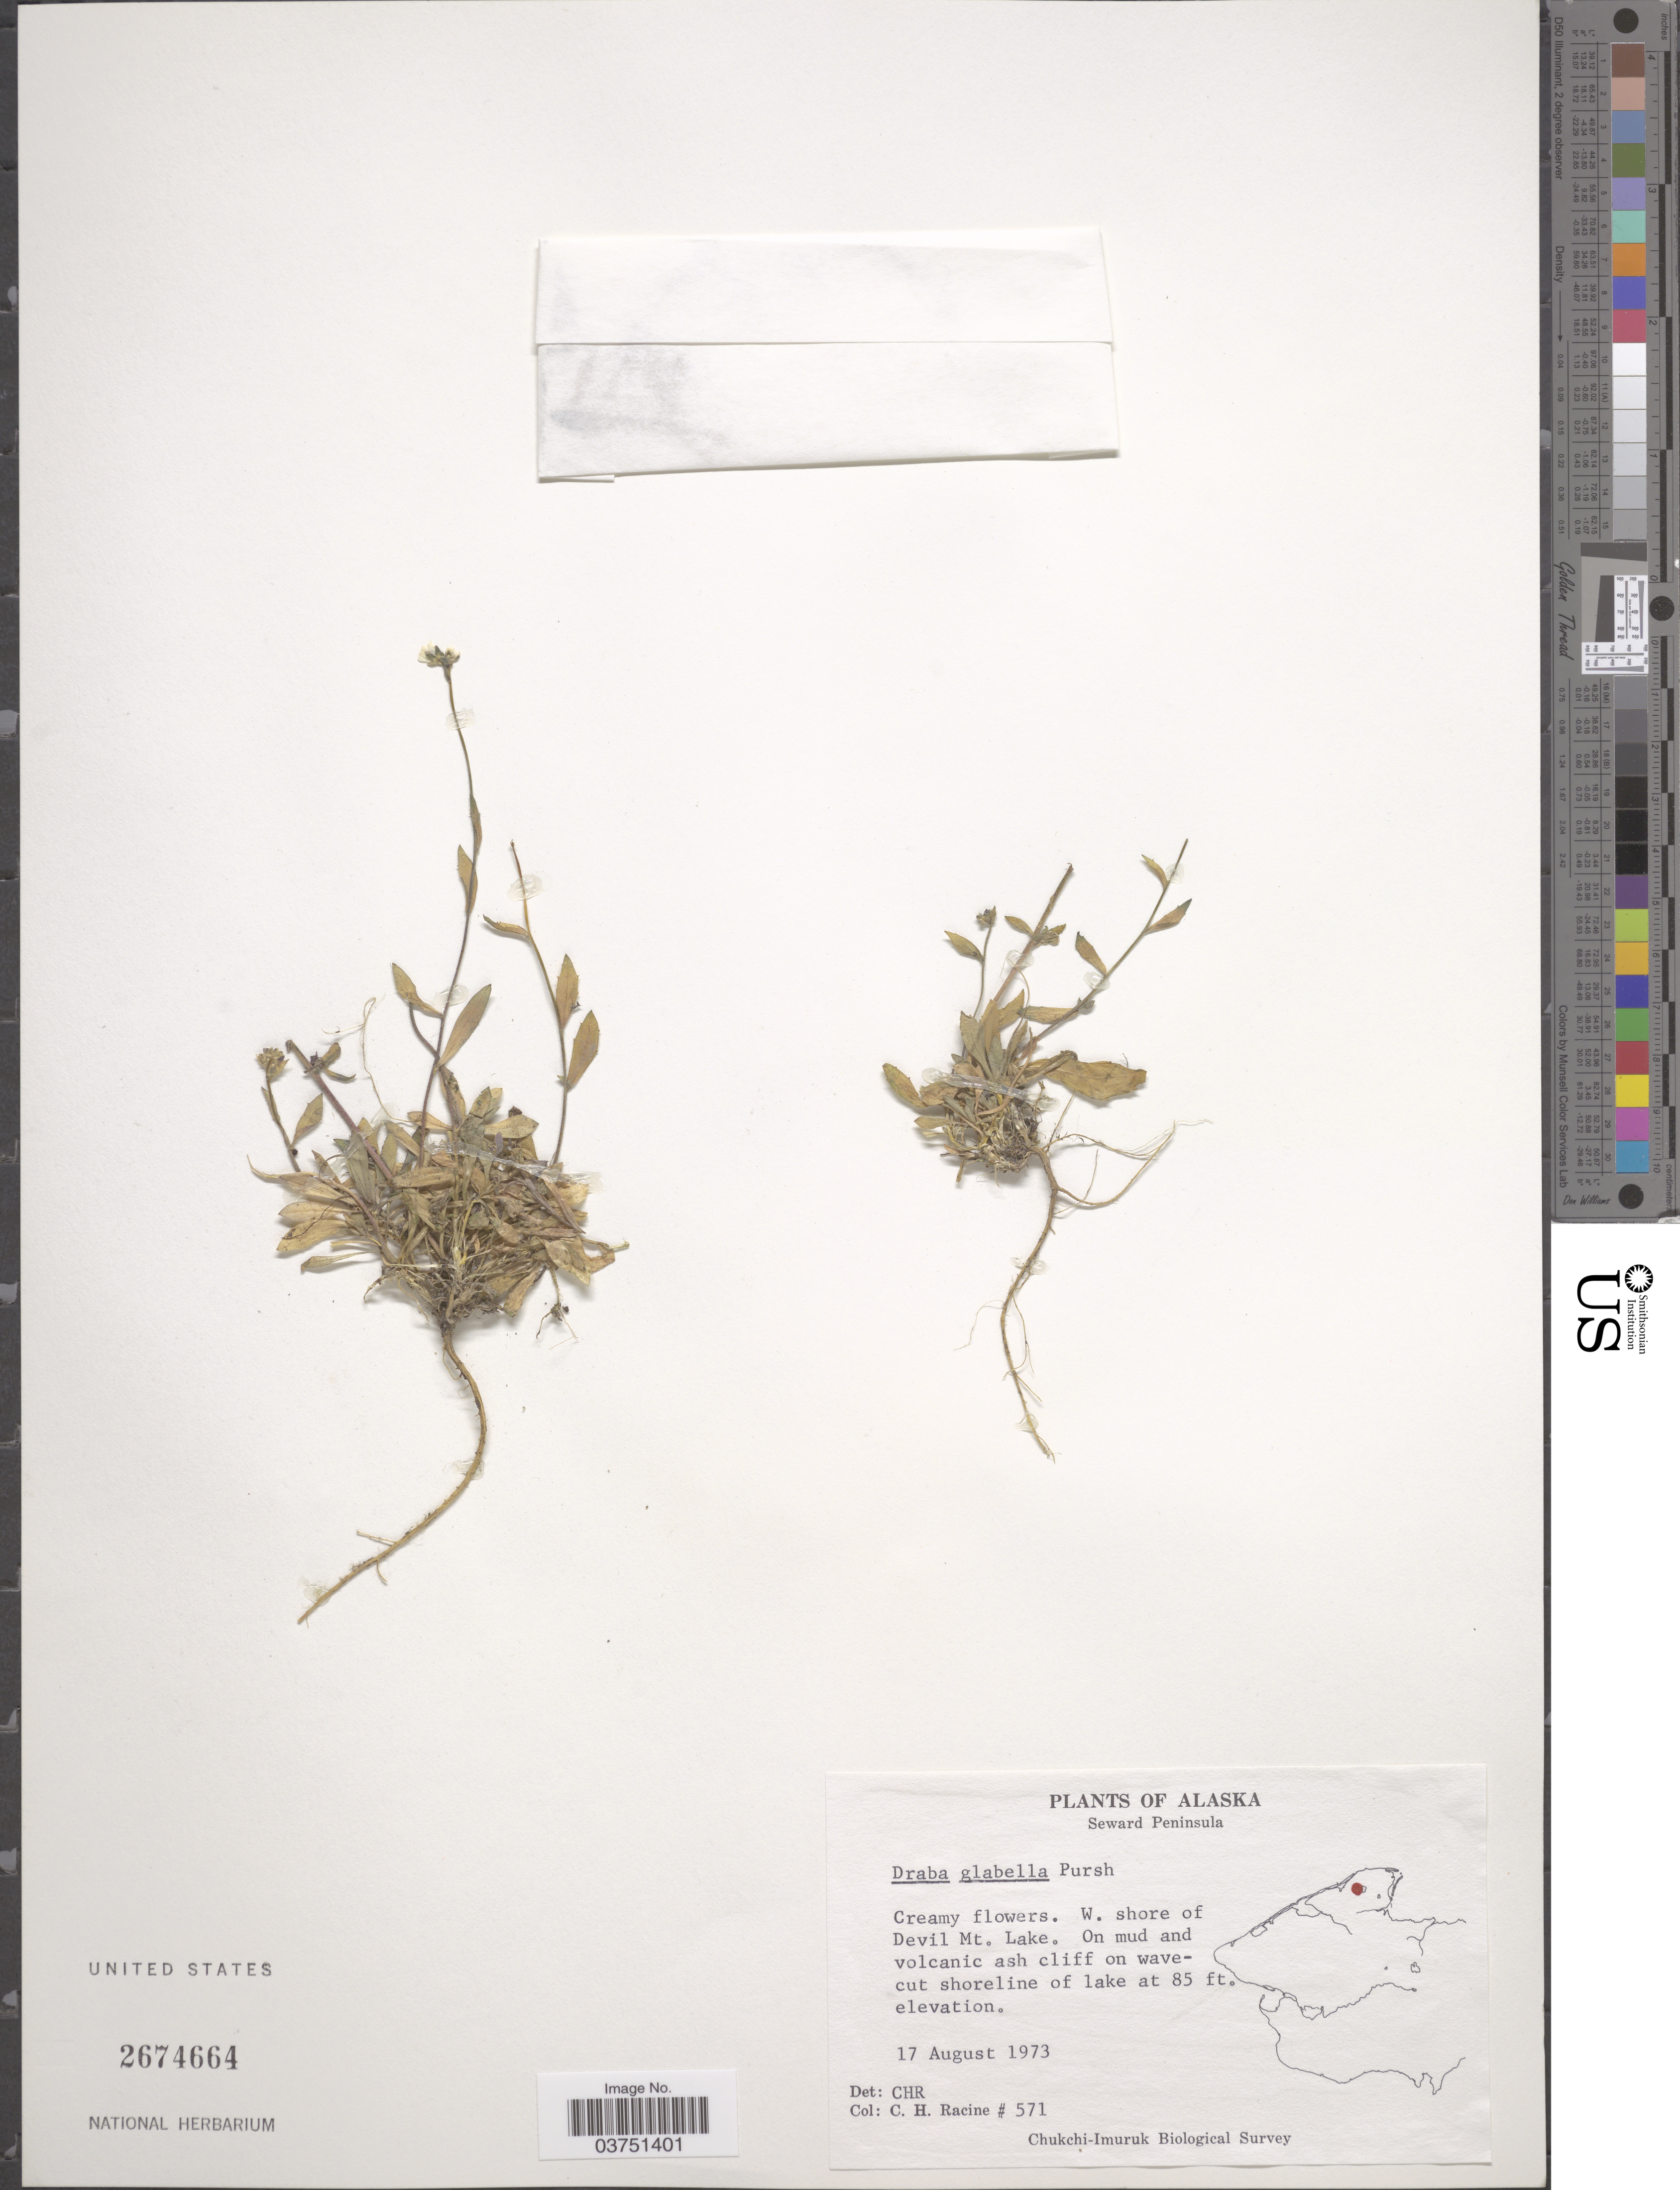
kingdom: Plantae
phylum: Tracheophyta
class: Magnoliopsida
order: Brassicales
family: Brassicaceae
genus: Draba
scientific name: Draba glabella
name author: Pursh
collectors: C. Racine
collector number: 571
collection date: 1973-08-17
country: United States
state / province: Alaska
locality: Seward Peninsula; W. shore of Devil Mt. Lake.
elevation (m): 26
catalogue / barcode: US 2674664